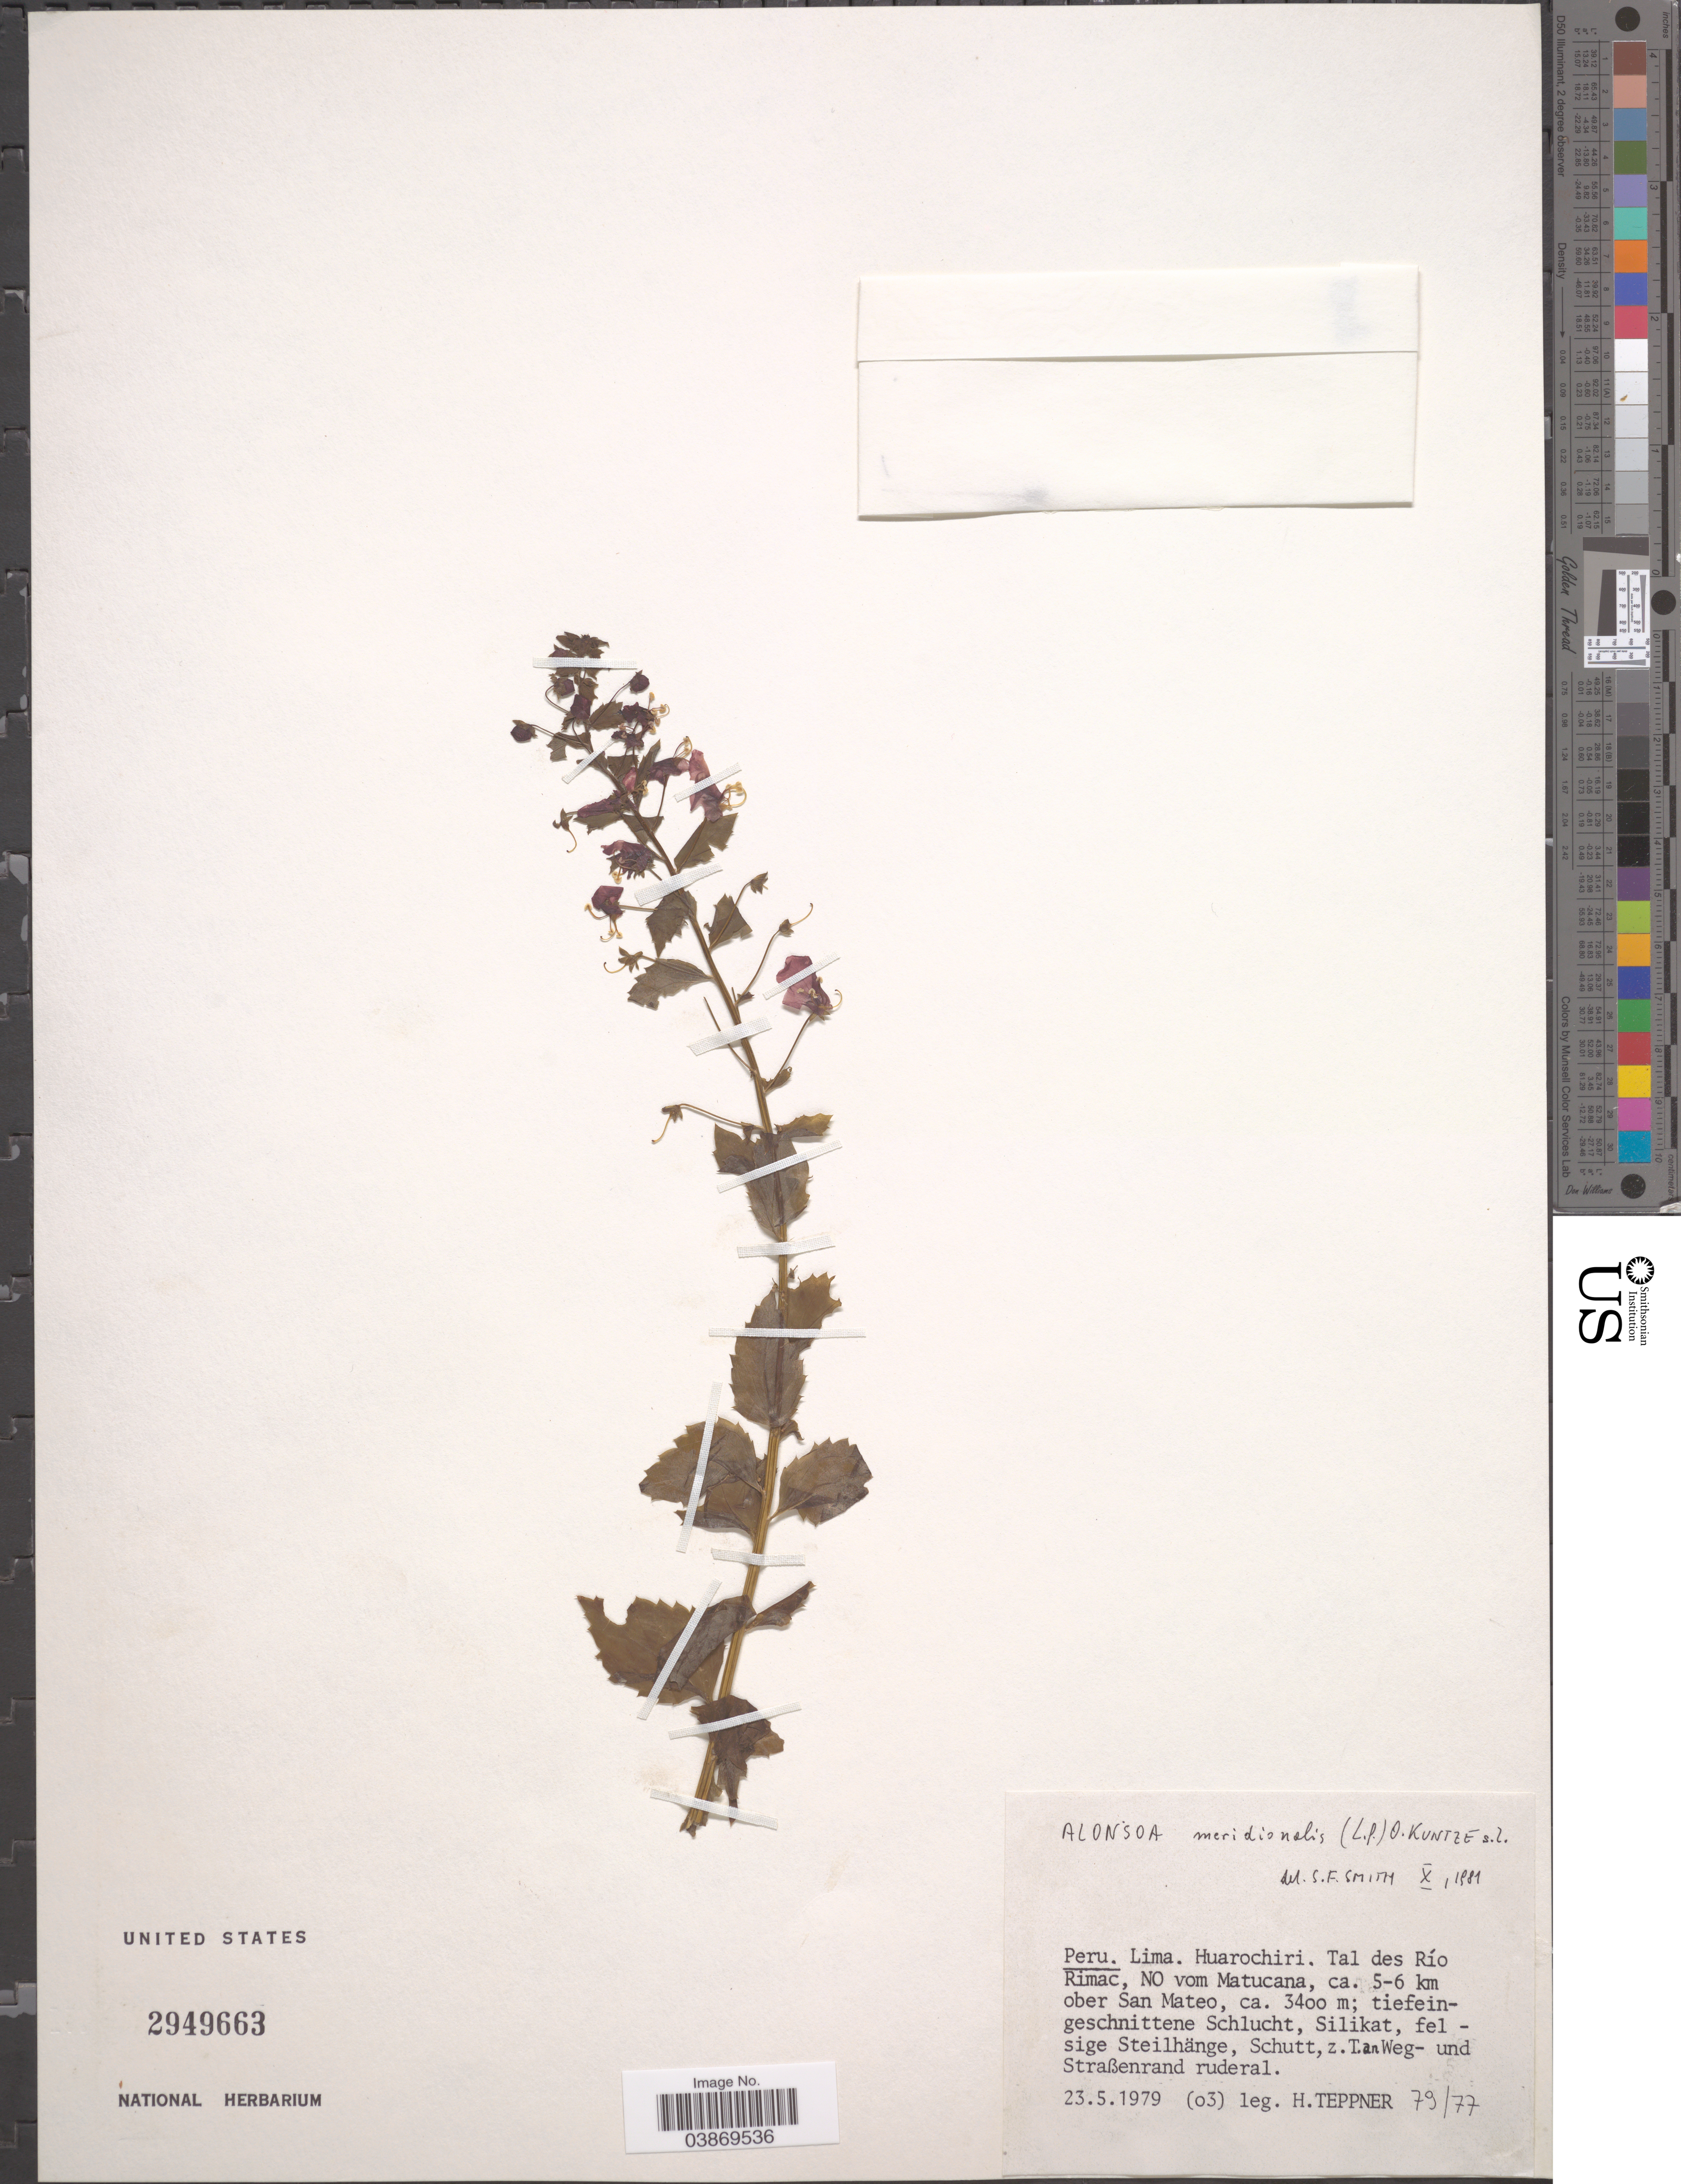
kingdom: Plantae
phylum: Tracheophyta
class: Magnoliopsida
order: Lamiales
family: Scrophulariaceae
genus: Alonsoa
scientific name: Alonsoa meridionalis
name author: (L. f.) Kuntze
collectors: H. Teppner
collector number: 79/77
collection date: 1979-05-23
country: Peru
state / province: Lima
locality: Huarochiri. Tal des Río Rimac, NO vom Matucana, ca. 5-6 km ober San Mateo.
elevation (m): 3400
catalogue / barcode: US 2949663